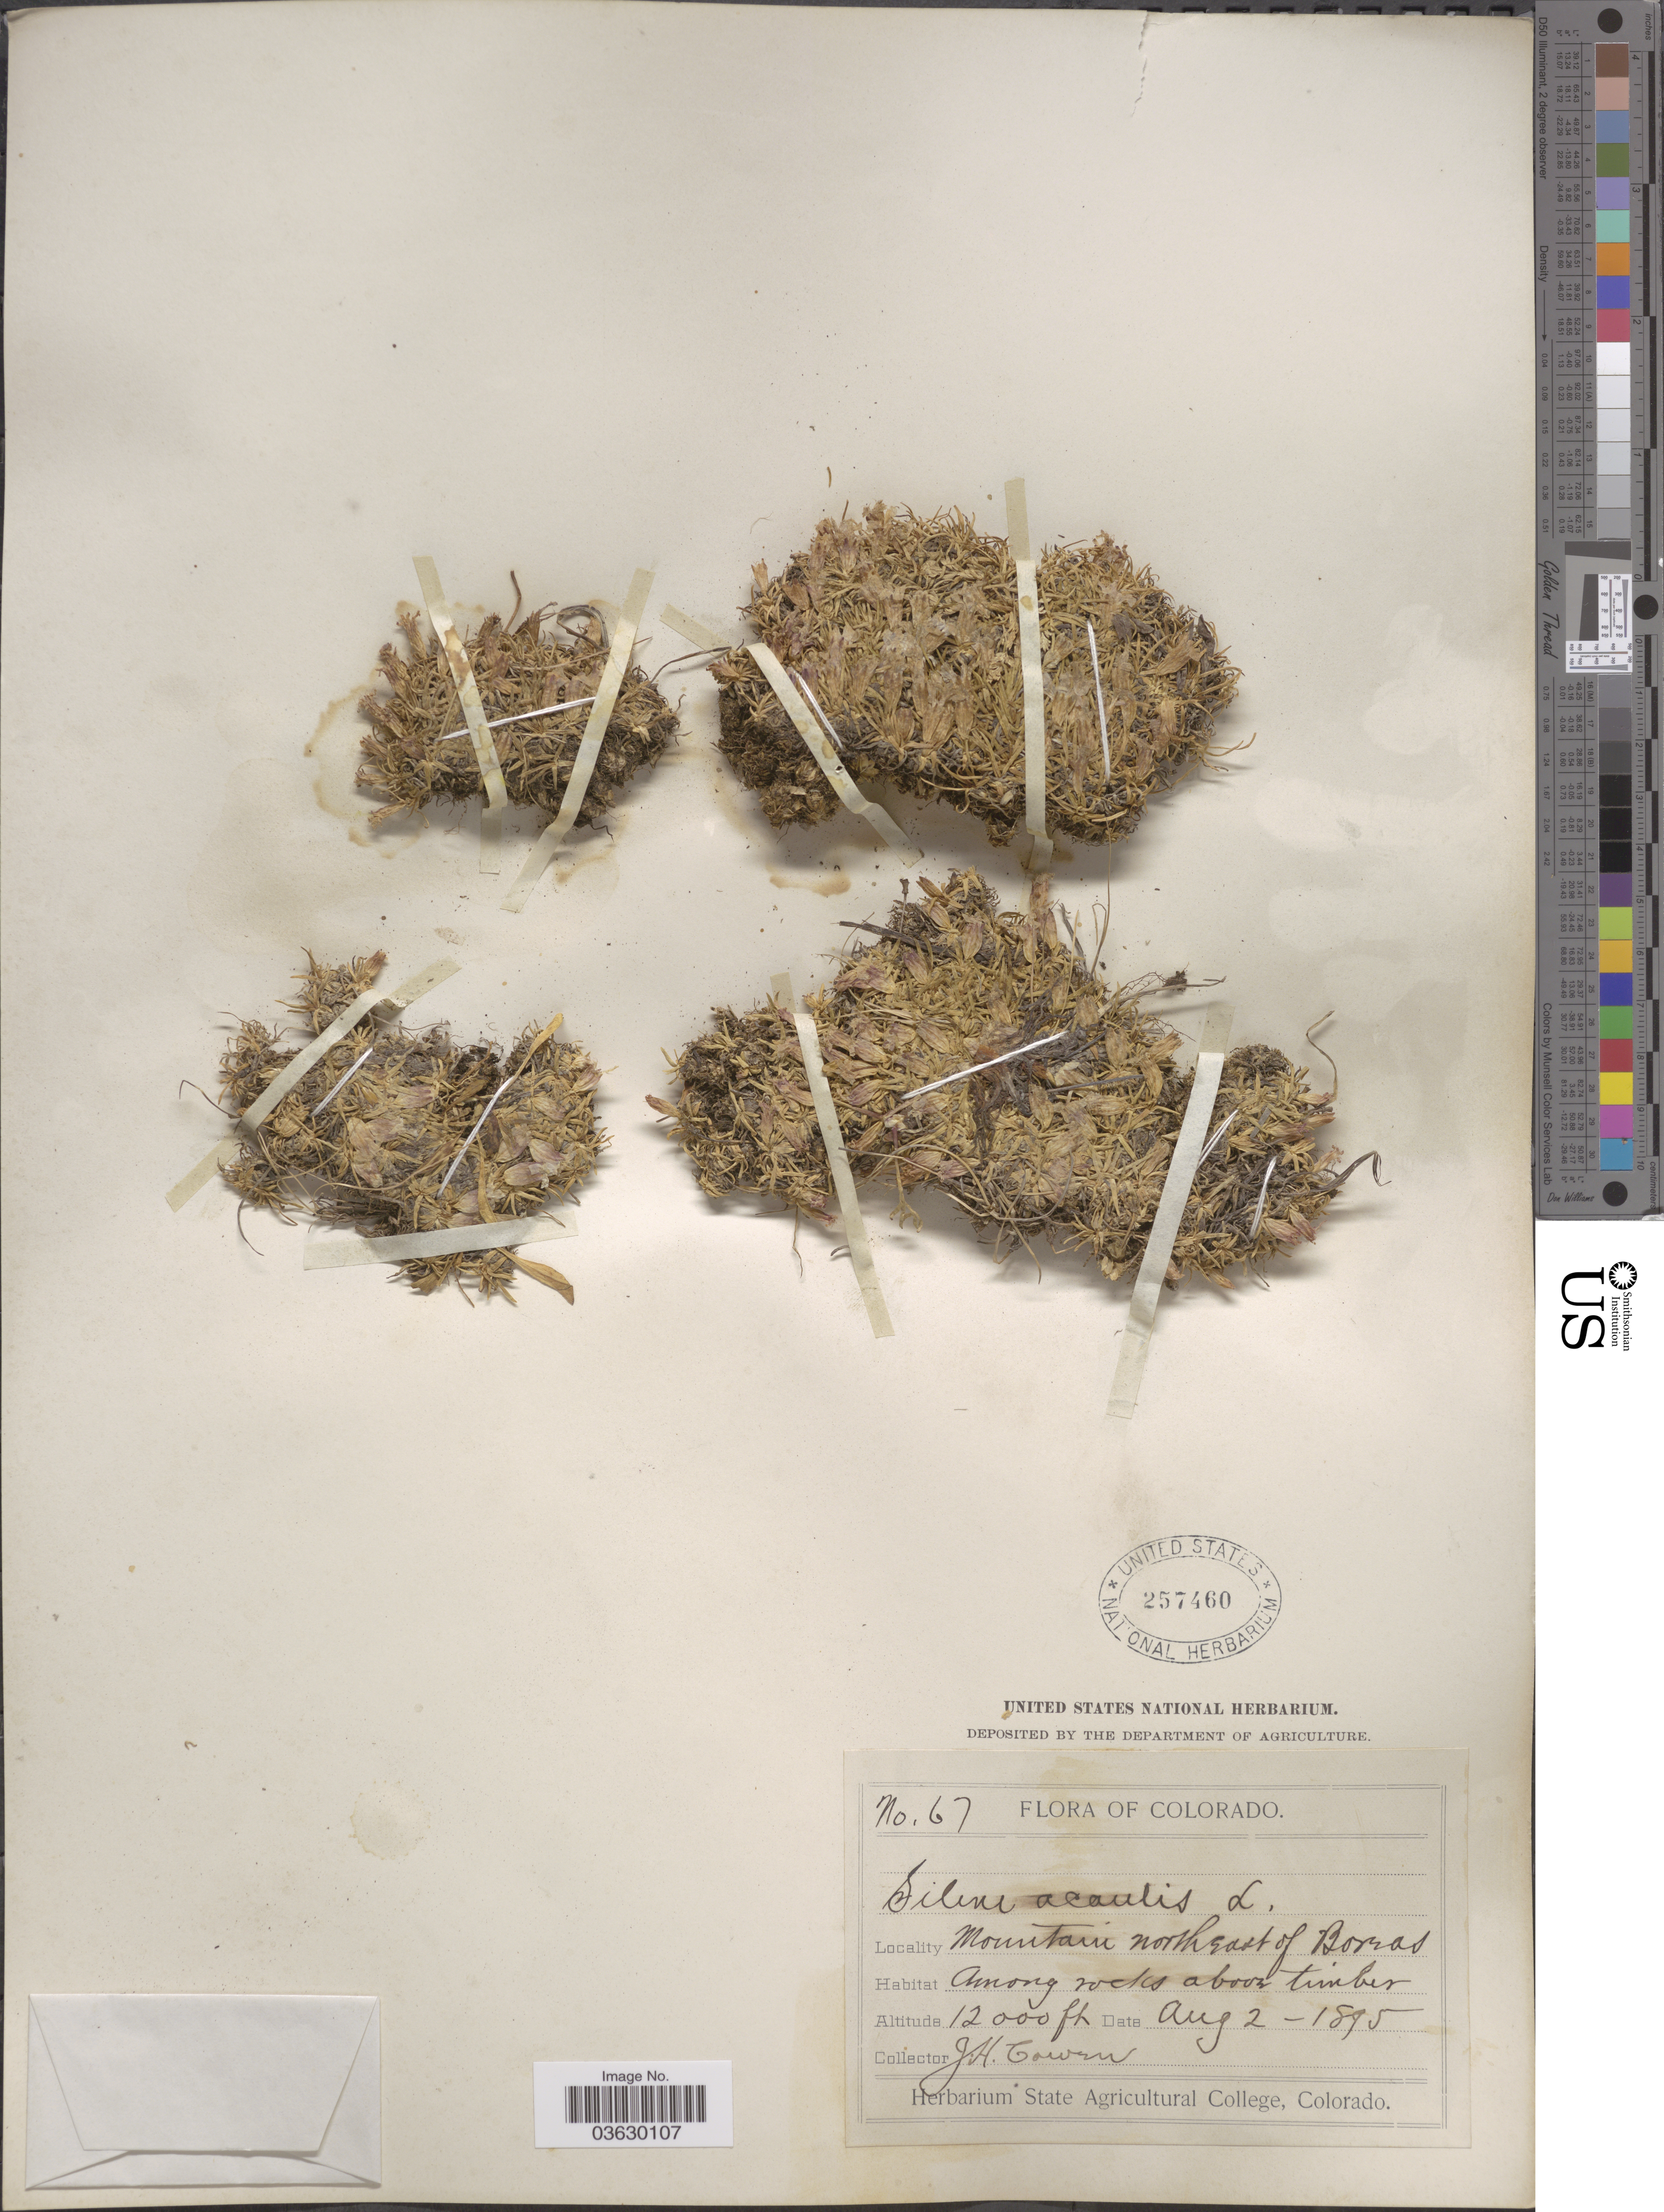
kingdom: Plantae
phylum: Tracheophyta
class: Magnoliopsida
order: Caryophyllales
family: Caryophyllaceae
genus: Silene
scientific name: Silene acaulis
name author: (L.) Jacq.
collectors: J. H. Cowen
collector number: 67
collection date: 1895-08-02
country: United States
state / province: Colorado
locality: Mountain northeast of Boreas.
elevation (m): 3658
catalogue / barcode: US 257460